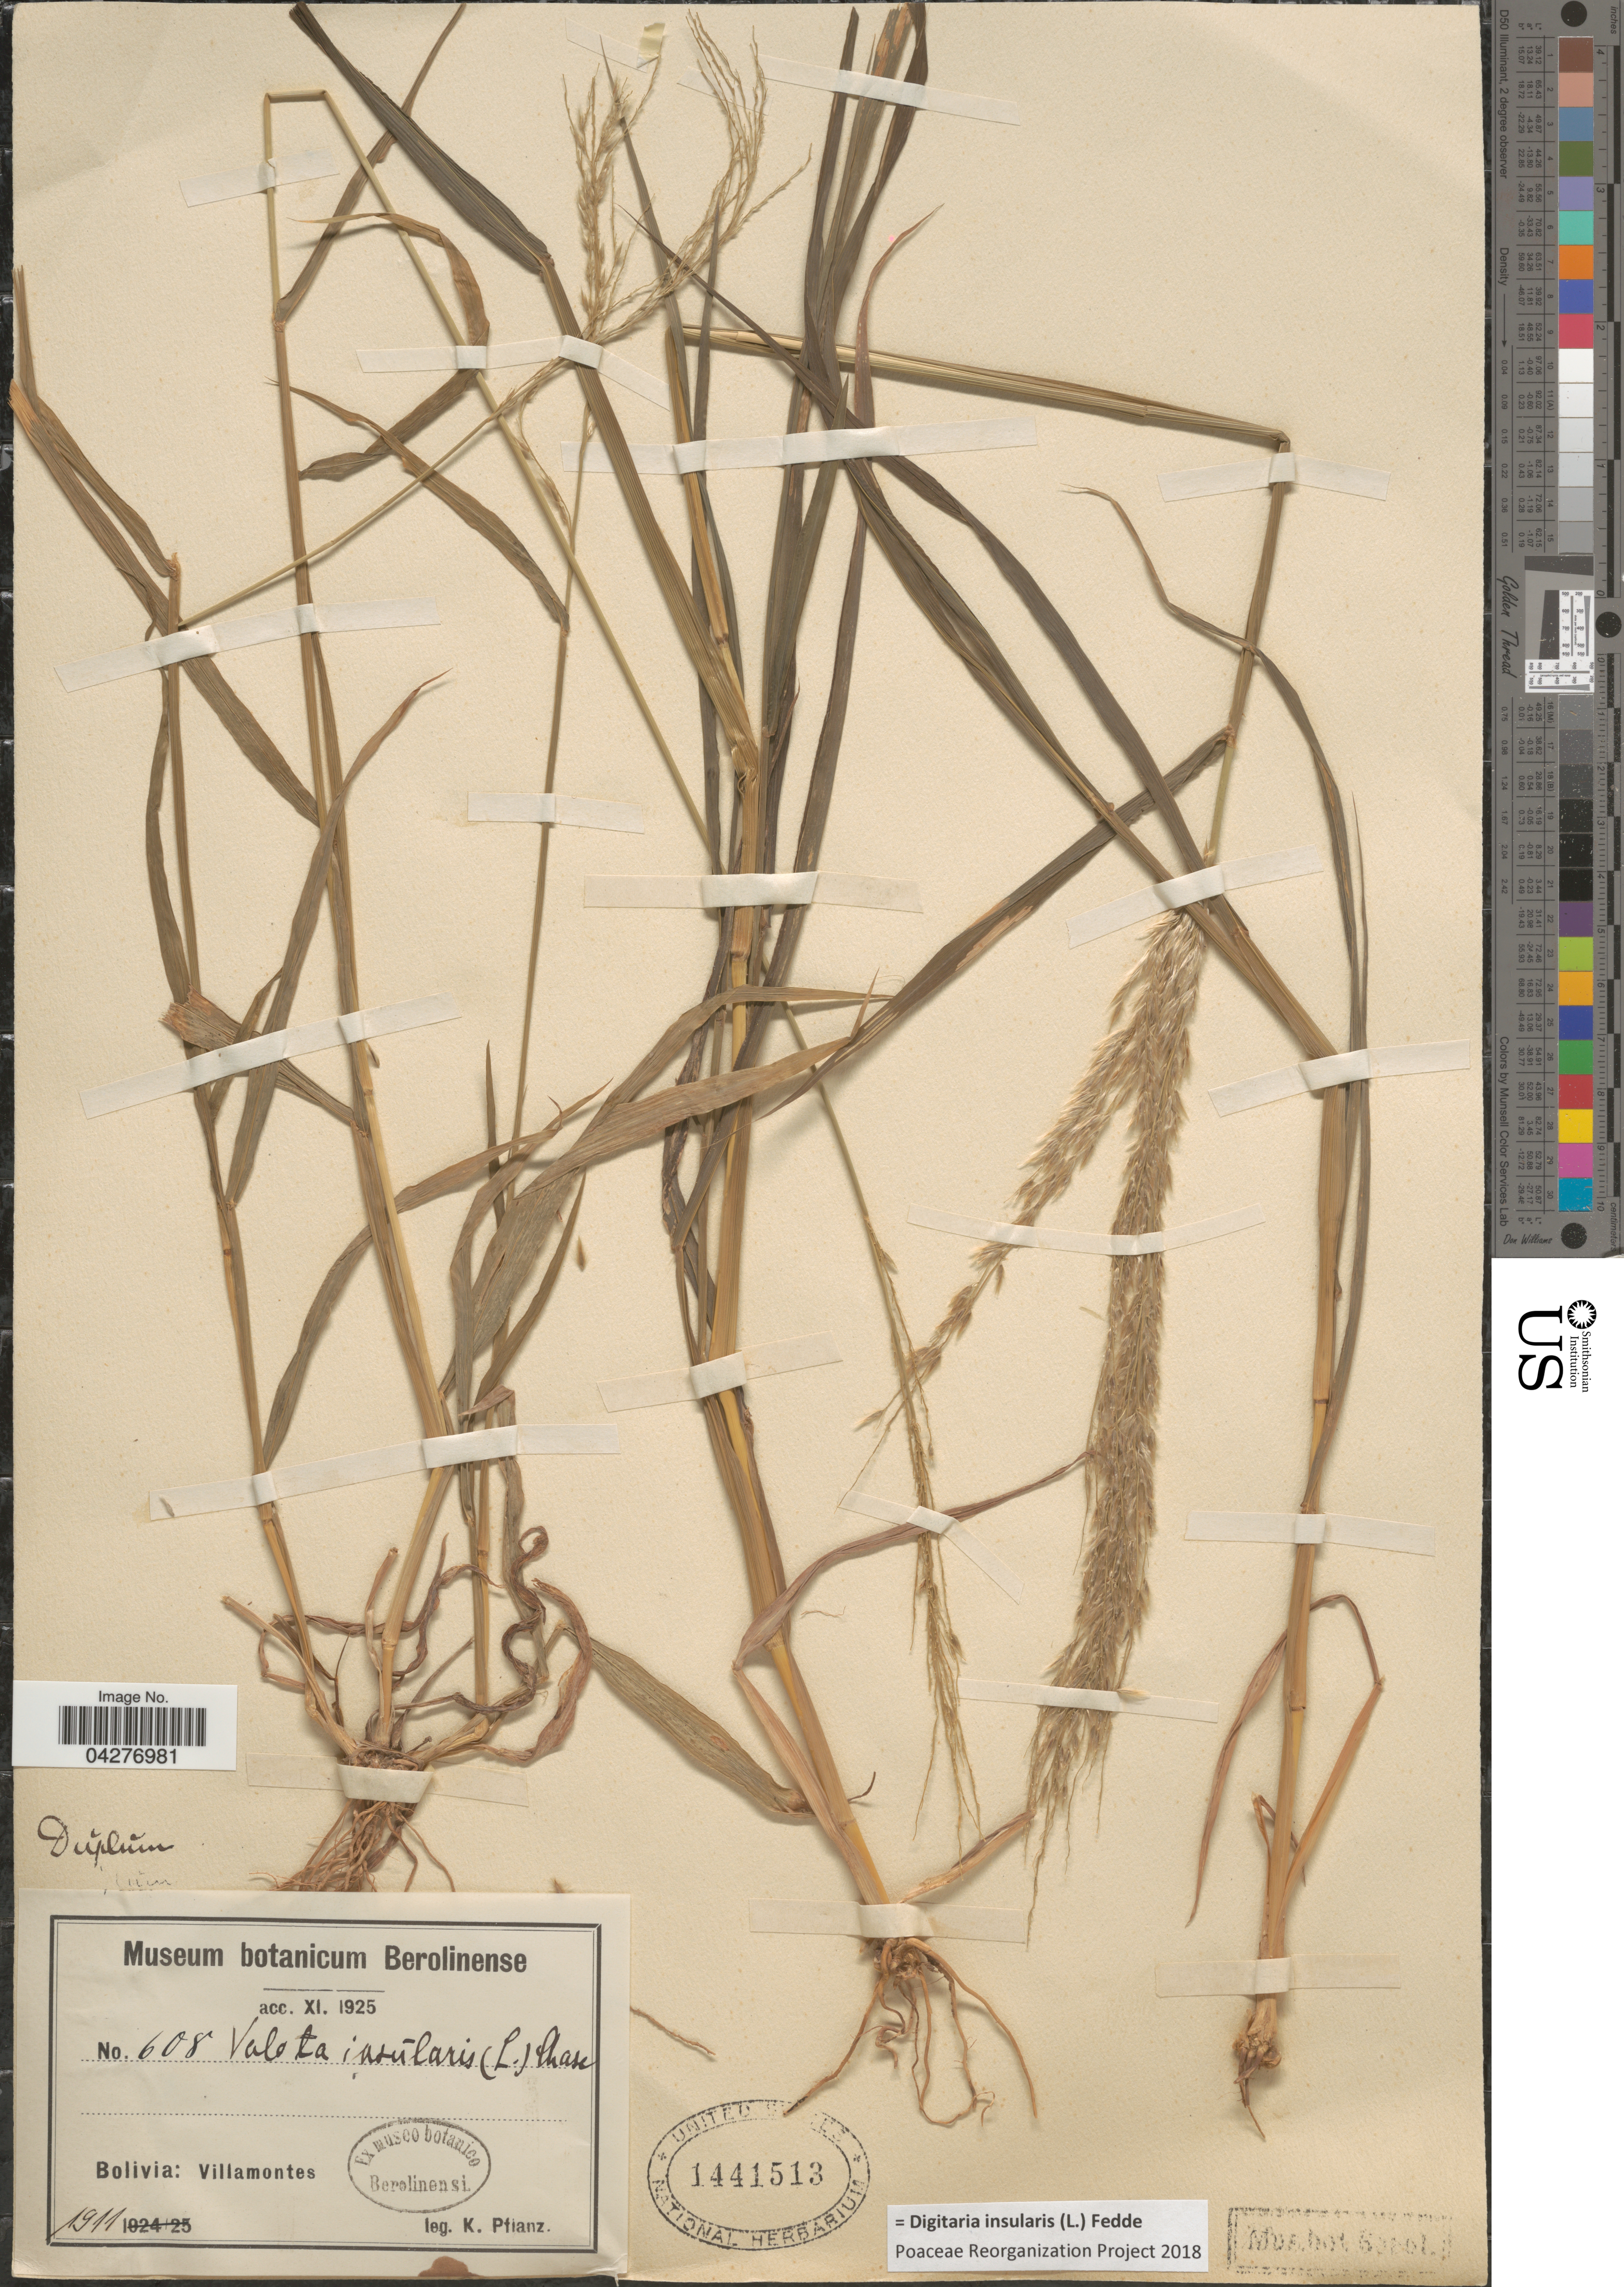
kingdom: Plantae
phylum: Tracheophyta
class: Liliopsida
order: Poales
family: Poaceae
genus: Digitaria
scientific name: Digitaria insularis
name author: (L.) Fedde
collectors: K. Pflanz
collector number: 608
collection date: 1911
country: Bolivia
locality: Villamontes.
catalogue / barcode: US 1441513